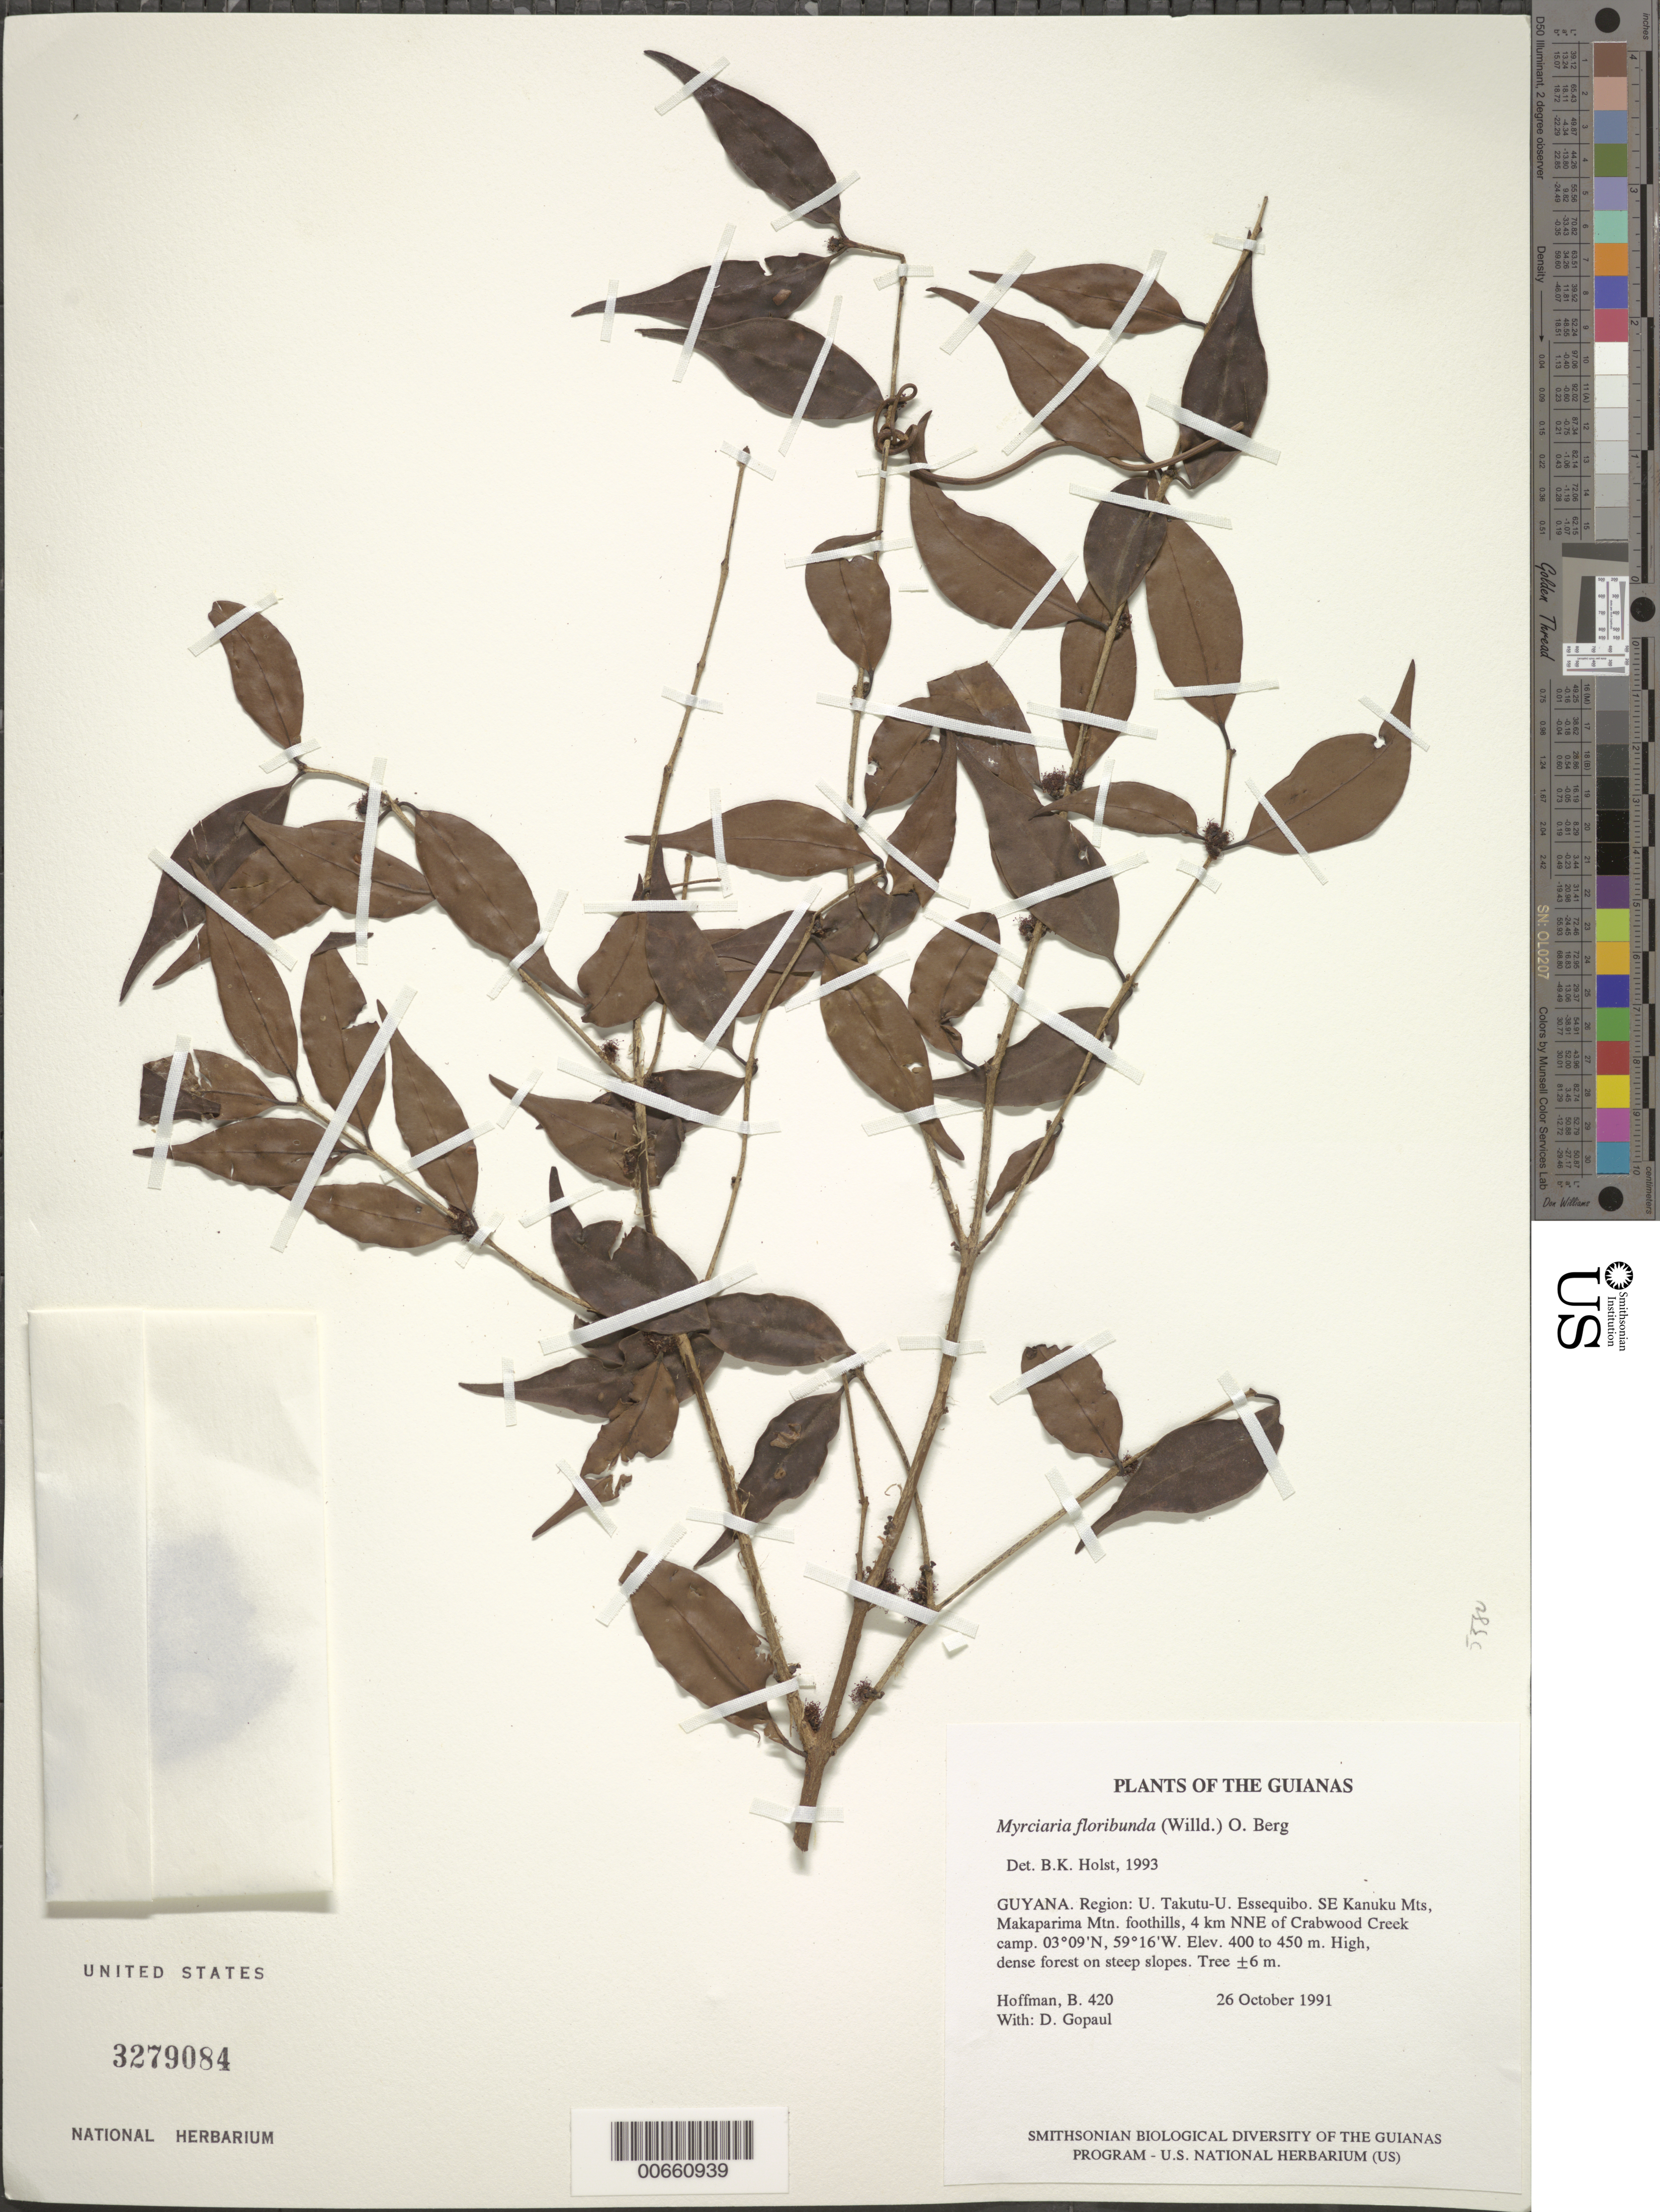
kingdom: Plantae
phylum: Tracheophyta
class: Magnoliopsida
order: Myrtales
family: Myrtaceae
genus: Myrciaria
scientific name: Myrciaria floribunda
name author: (H. West ex Willd.) O. Berg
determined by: Holst, Bruce K.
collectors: B. Hoffman & D. Gopaul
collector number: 420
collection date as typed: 26 October 1991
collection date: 1991-10-26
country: Guyana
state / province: U. Takutu-U. Essequibo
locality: SE Kanuku Mts, Makaparima Mountain foothills, 4 km NNE of Crabwood Creek camp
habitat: High, dense forest on steep slopes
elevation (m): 400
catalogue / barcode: US 3279084